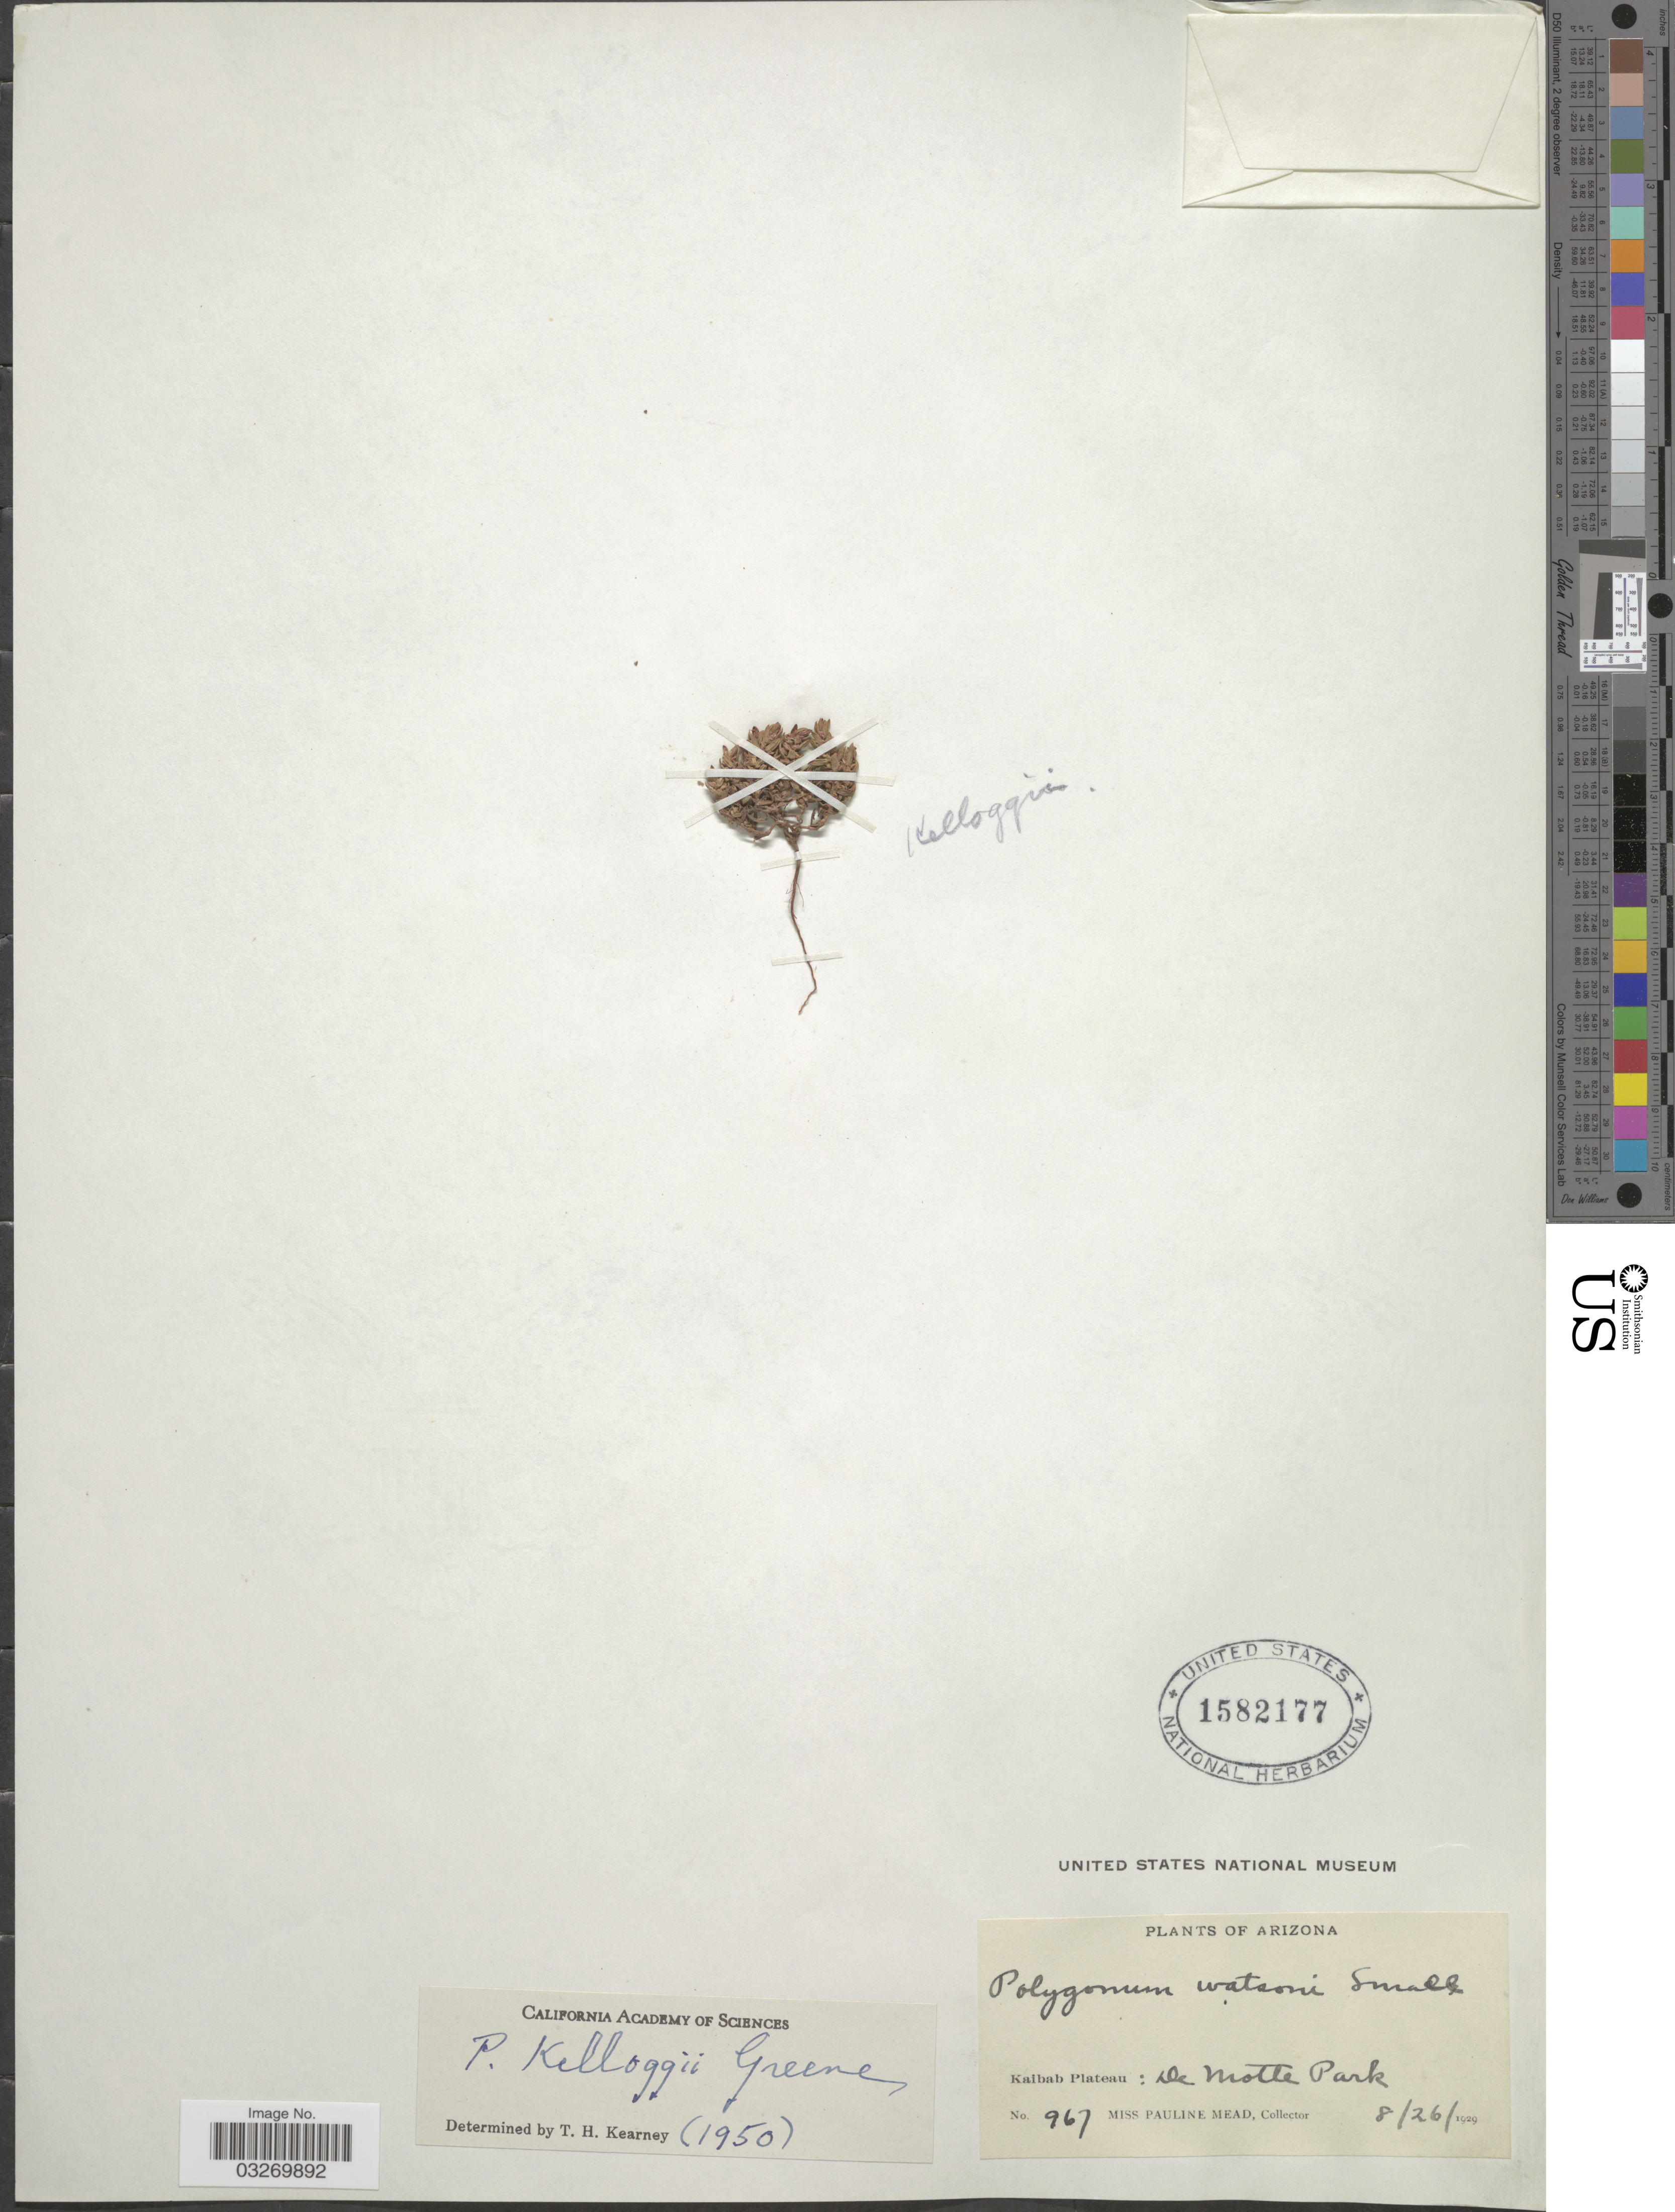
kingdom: Plantae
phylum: Tracheophyta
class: Magnoliopsida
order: Caryophyllales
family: Polygonaceae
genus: Polygonum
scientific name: Polygonum kelloggii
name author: S.W. Greene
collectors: P. Mead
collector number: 967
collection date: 1929-08-26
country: United States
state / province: Arizona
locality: Kaibab Plateau: De Motte Park.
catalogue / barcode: US 1582177